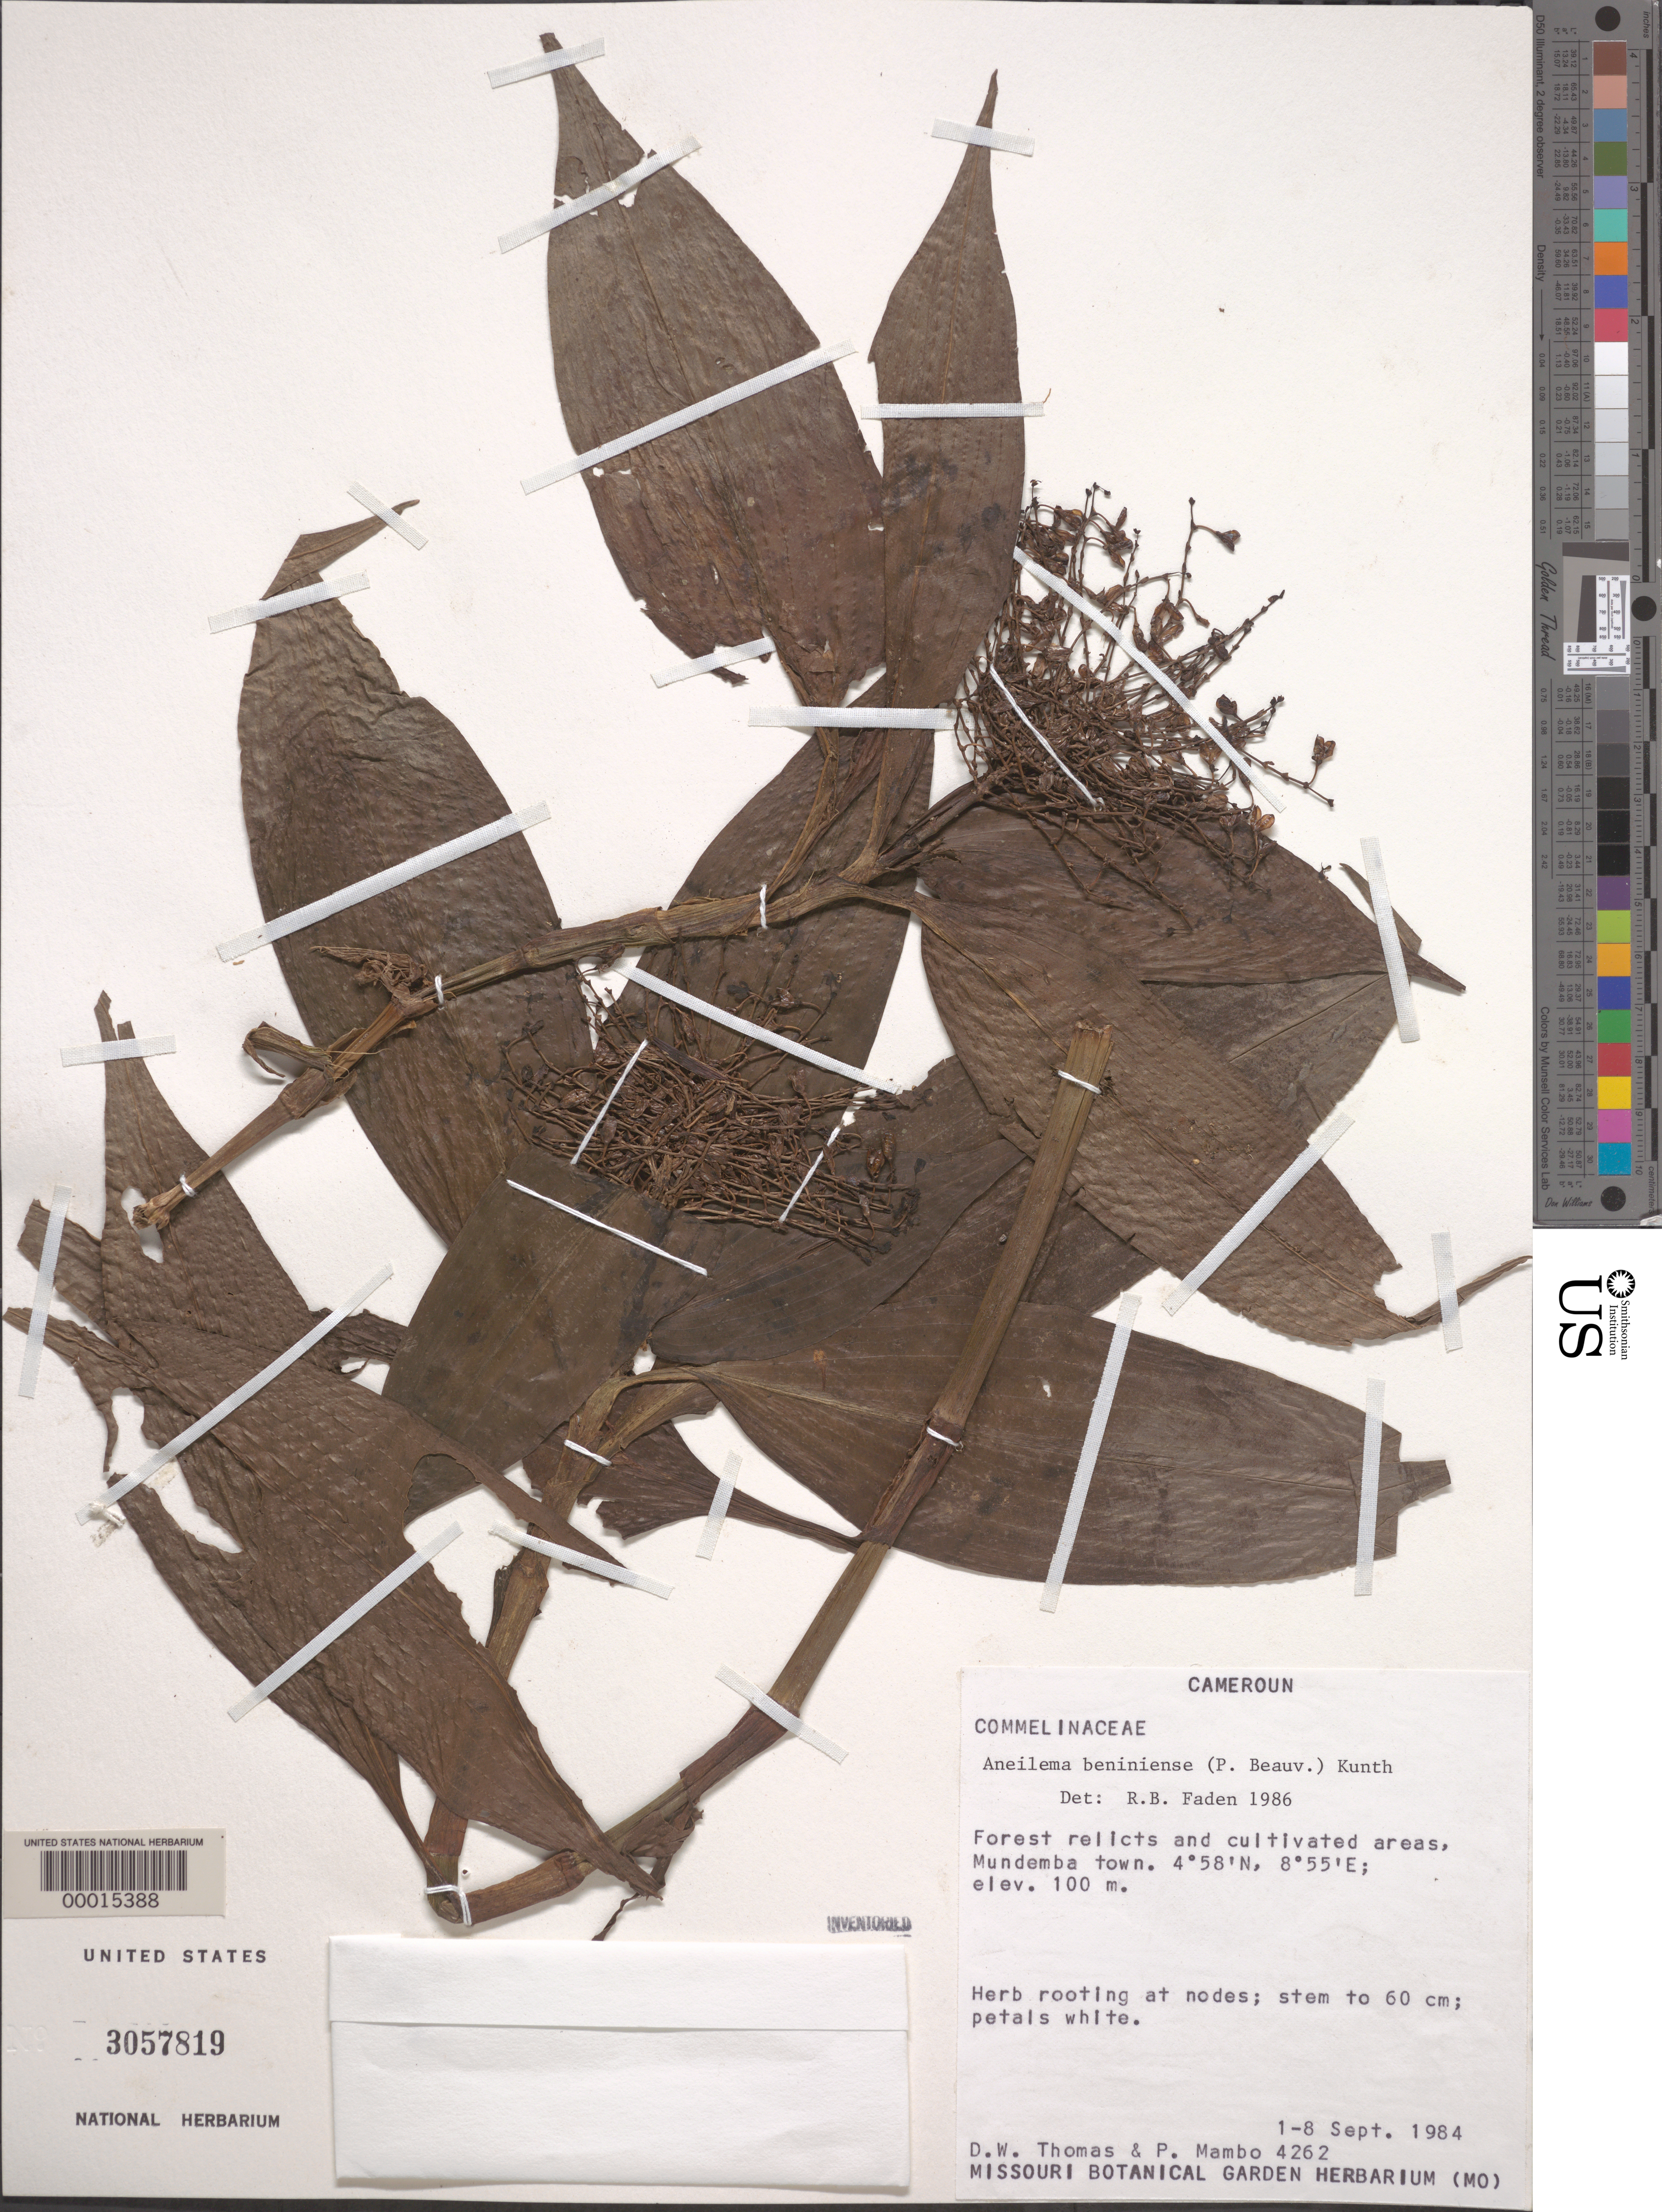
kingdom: Plantae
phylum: Tracheophyta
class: Liliopsida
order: Commelinales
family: Commelinaceae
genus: Aneilema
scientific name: Aneilema beniniense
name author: (P. Beauv.) Kunth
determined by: Faden, Robert B., (US), Smithsonian Institution - National Museum of Natural History (UNITED STATES)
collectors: D. W. Thomas & P. Mambo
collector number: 4262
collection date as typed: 01 Sep 1984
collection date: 1984-09-01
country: Cameroon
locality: Mundemba town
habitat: Forest relicts + cult. areas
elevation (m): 100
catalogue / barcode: US 3057819